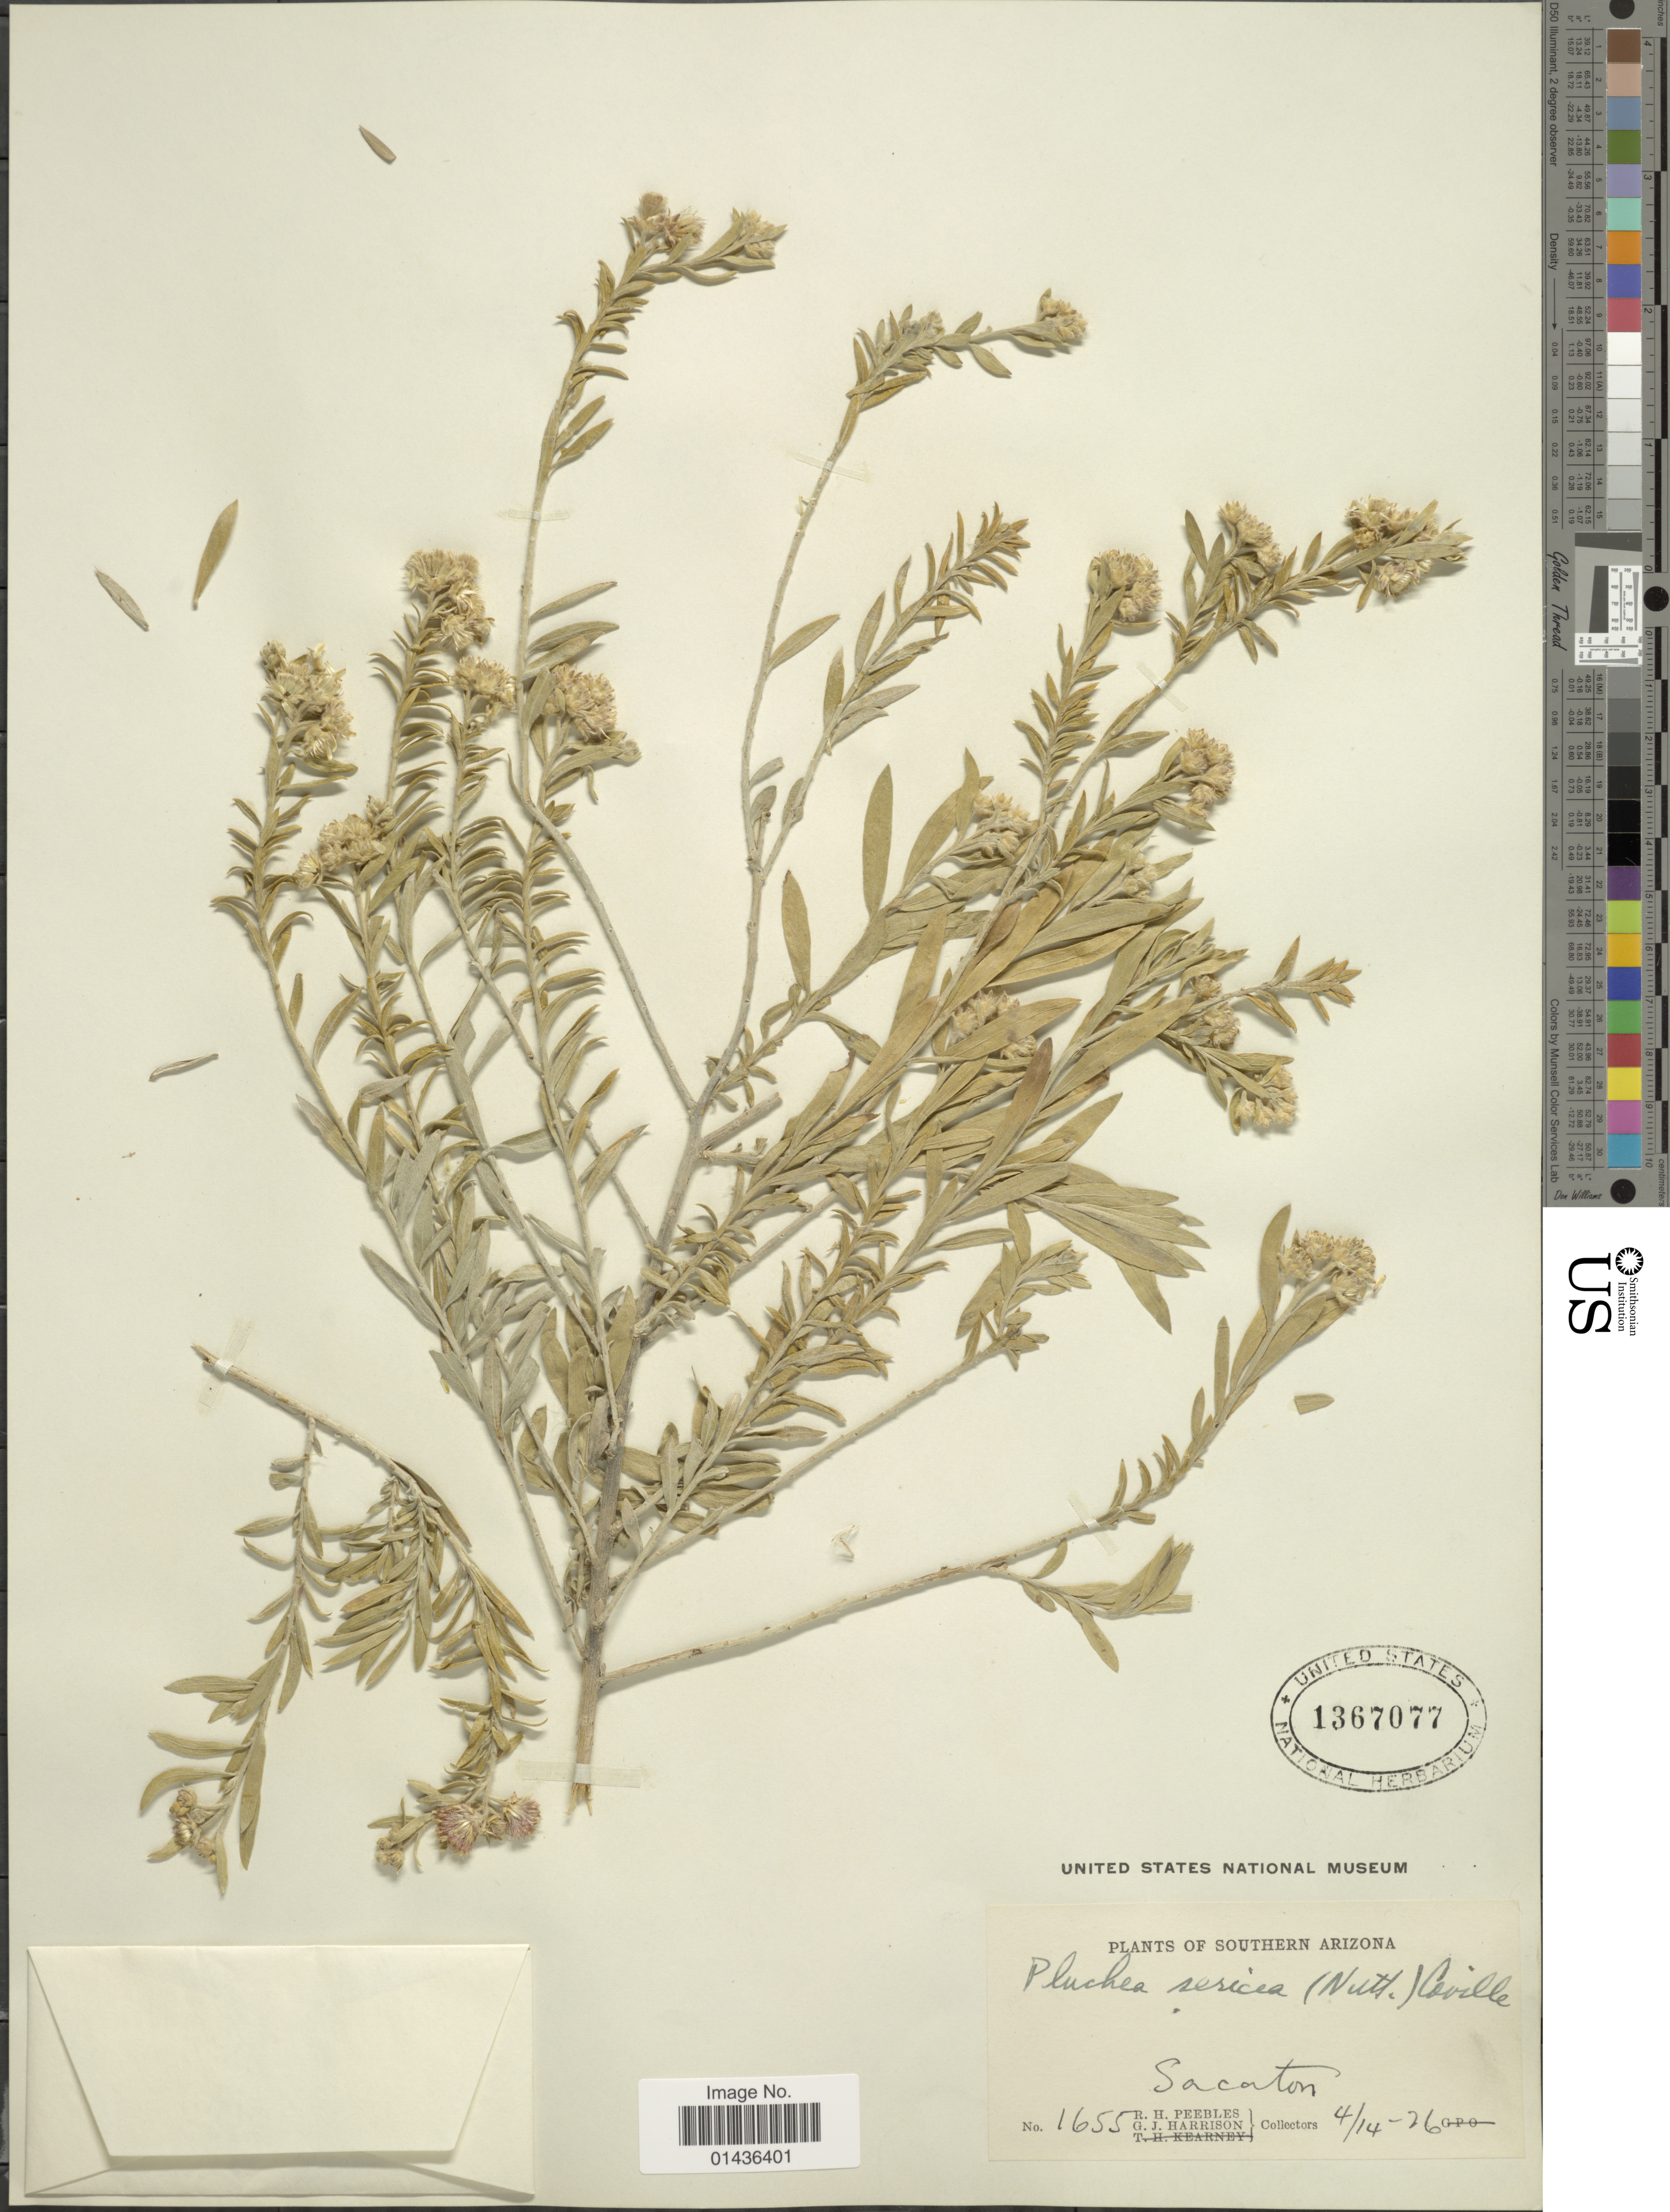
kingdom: Plantae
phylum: Tracheophyta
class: Magnoliopsida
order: Asterales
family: Asteraceae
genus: Pluchea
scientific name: Pluchea sericea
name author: (Nutt.) Coville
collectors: R. H. Peebles & G. J. Harrison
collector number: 1655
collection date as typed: Transcribed d/m/y: 14/4/26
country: United States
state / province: Arizona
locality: Southern Arizona, Sacaton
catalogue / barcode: US 1367077